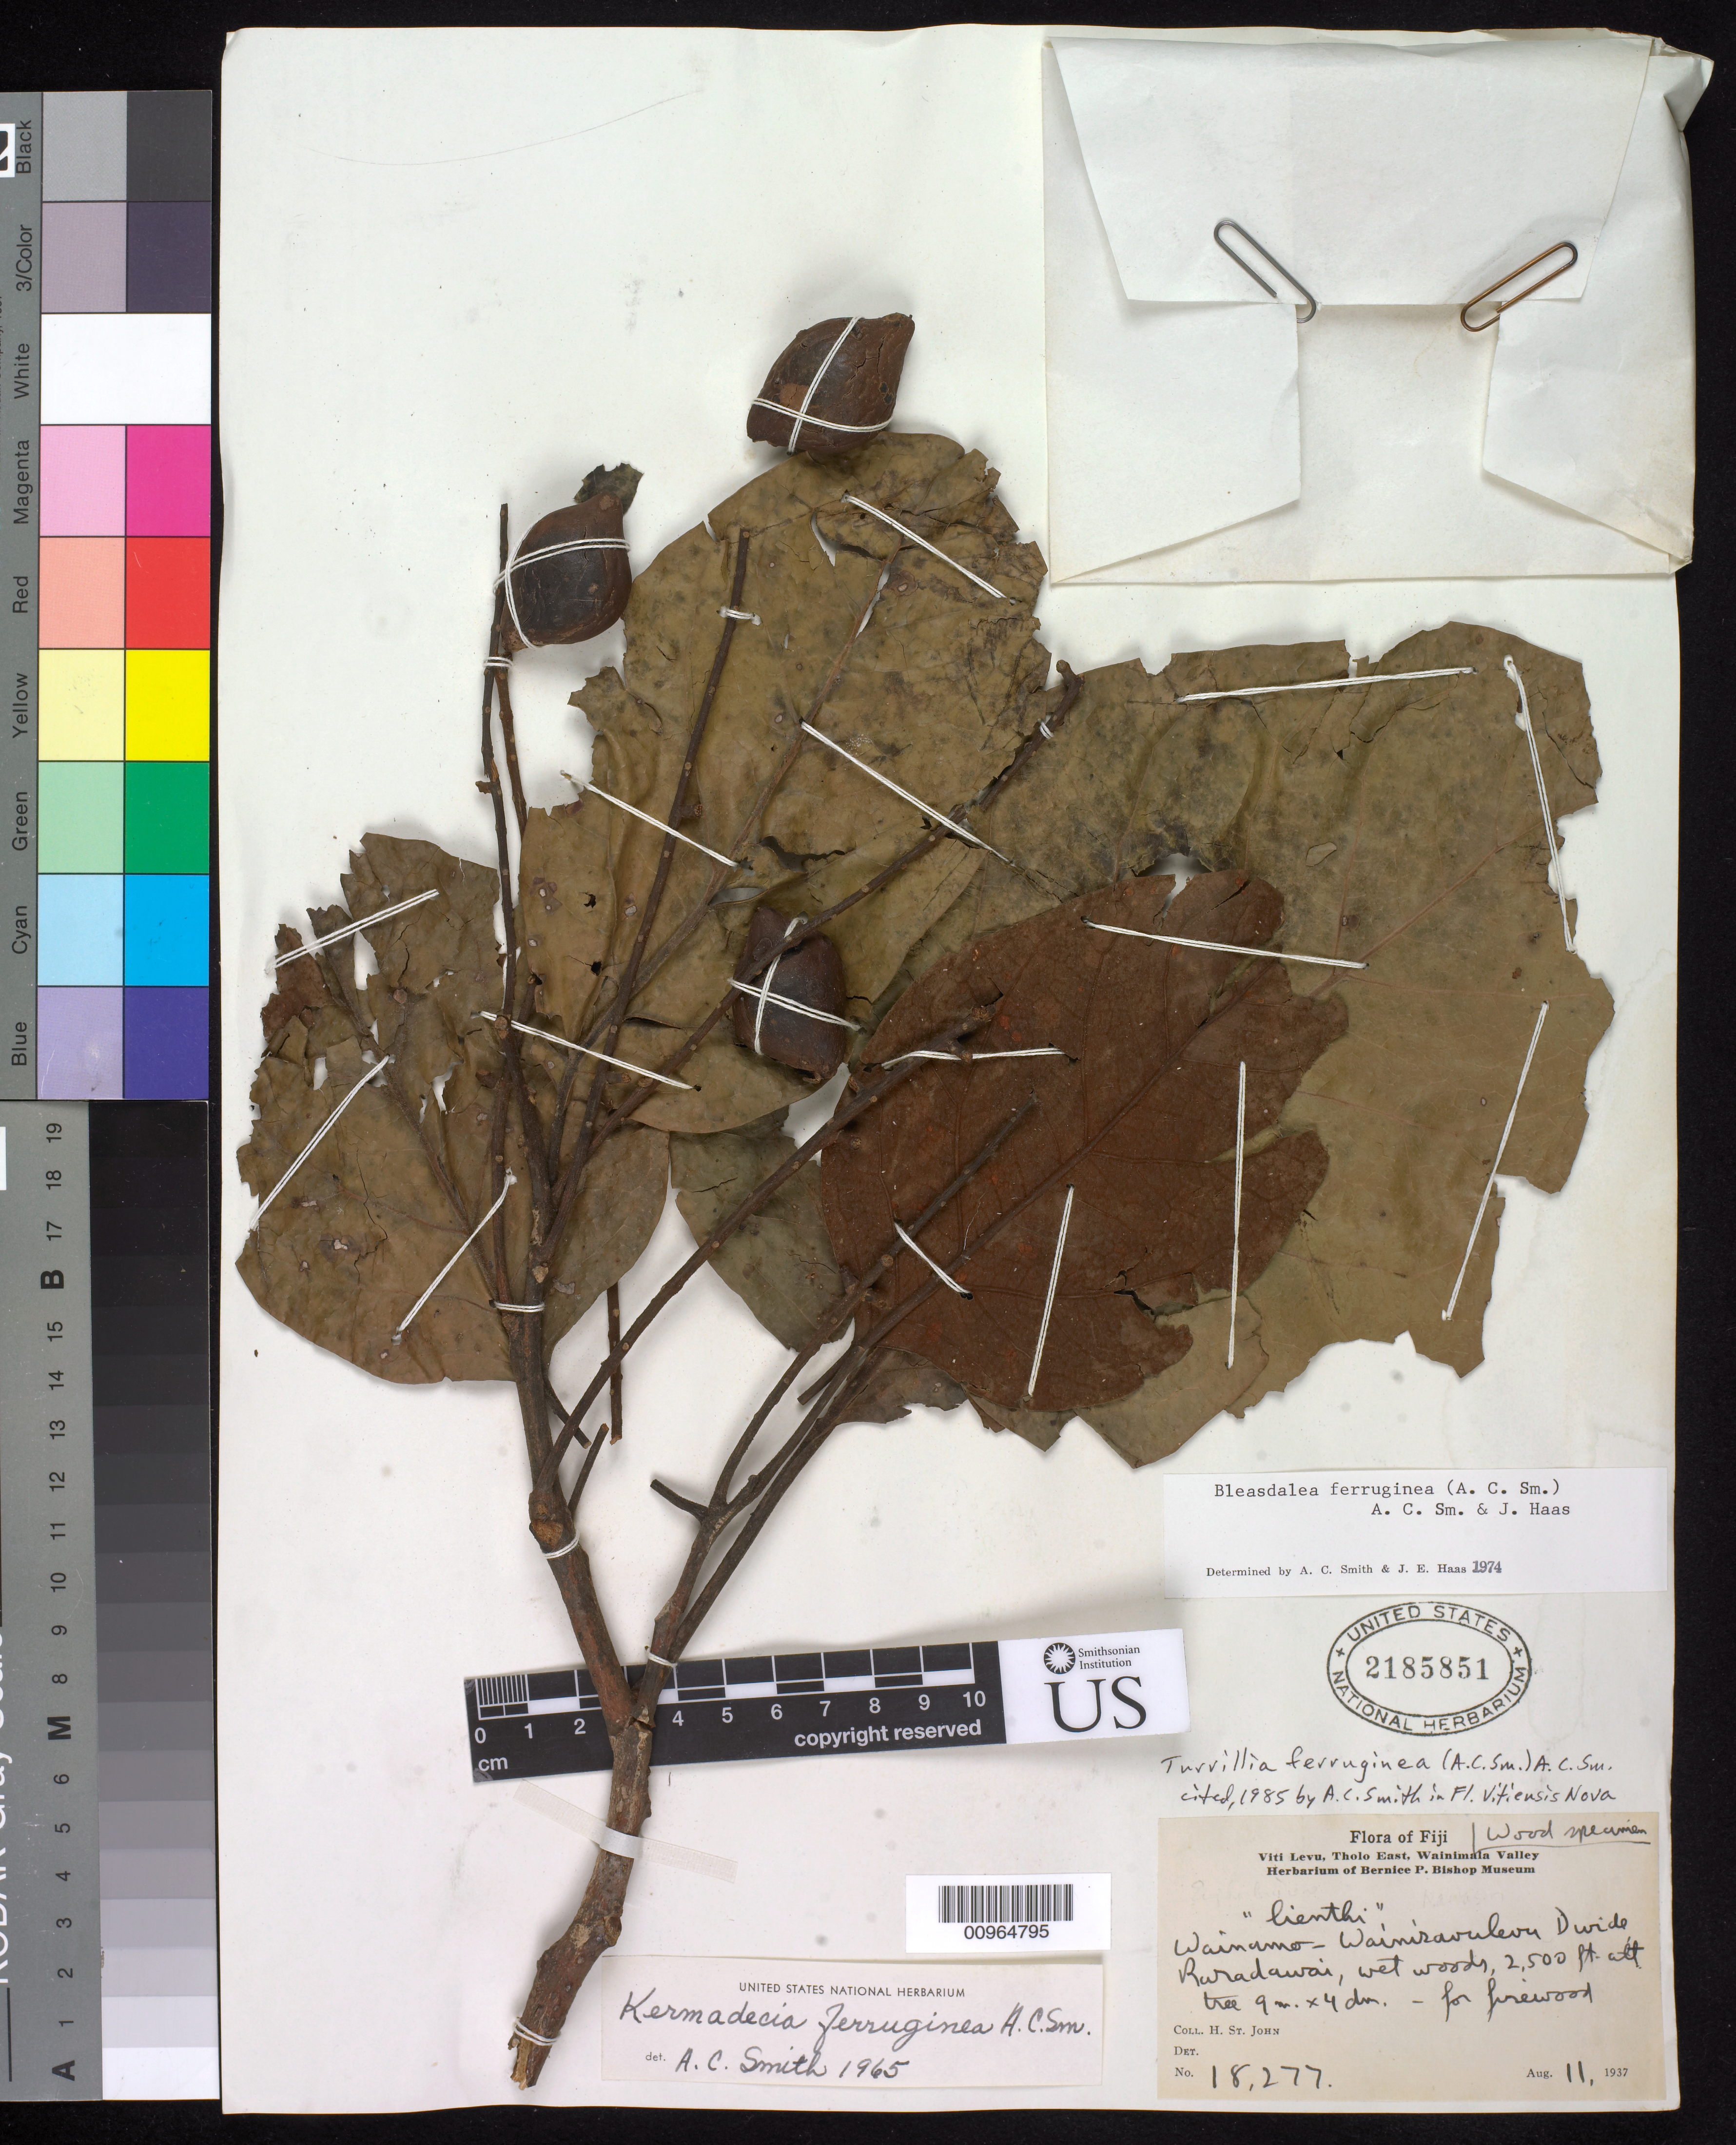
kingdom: Plantae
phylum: Tracheophyta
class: Magnoliopsida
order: Proteales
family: Proteaceae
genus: Turrillia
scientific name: Turrillia ferruginea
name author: (A.C. Sm.) A.C. Sm.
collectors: H. St. John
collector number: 18277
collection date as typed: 11 Aug 1937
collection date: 1937-08-11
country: Fiji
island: Viti Levu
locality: Tholo East, Wainimala Valley; Wainamo -- Wainisavulevu Divide, Ruradawai, wet woods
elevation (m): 762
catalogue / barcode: US 2185851